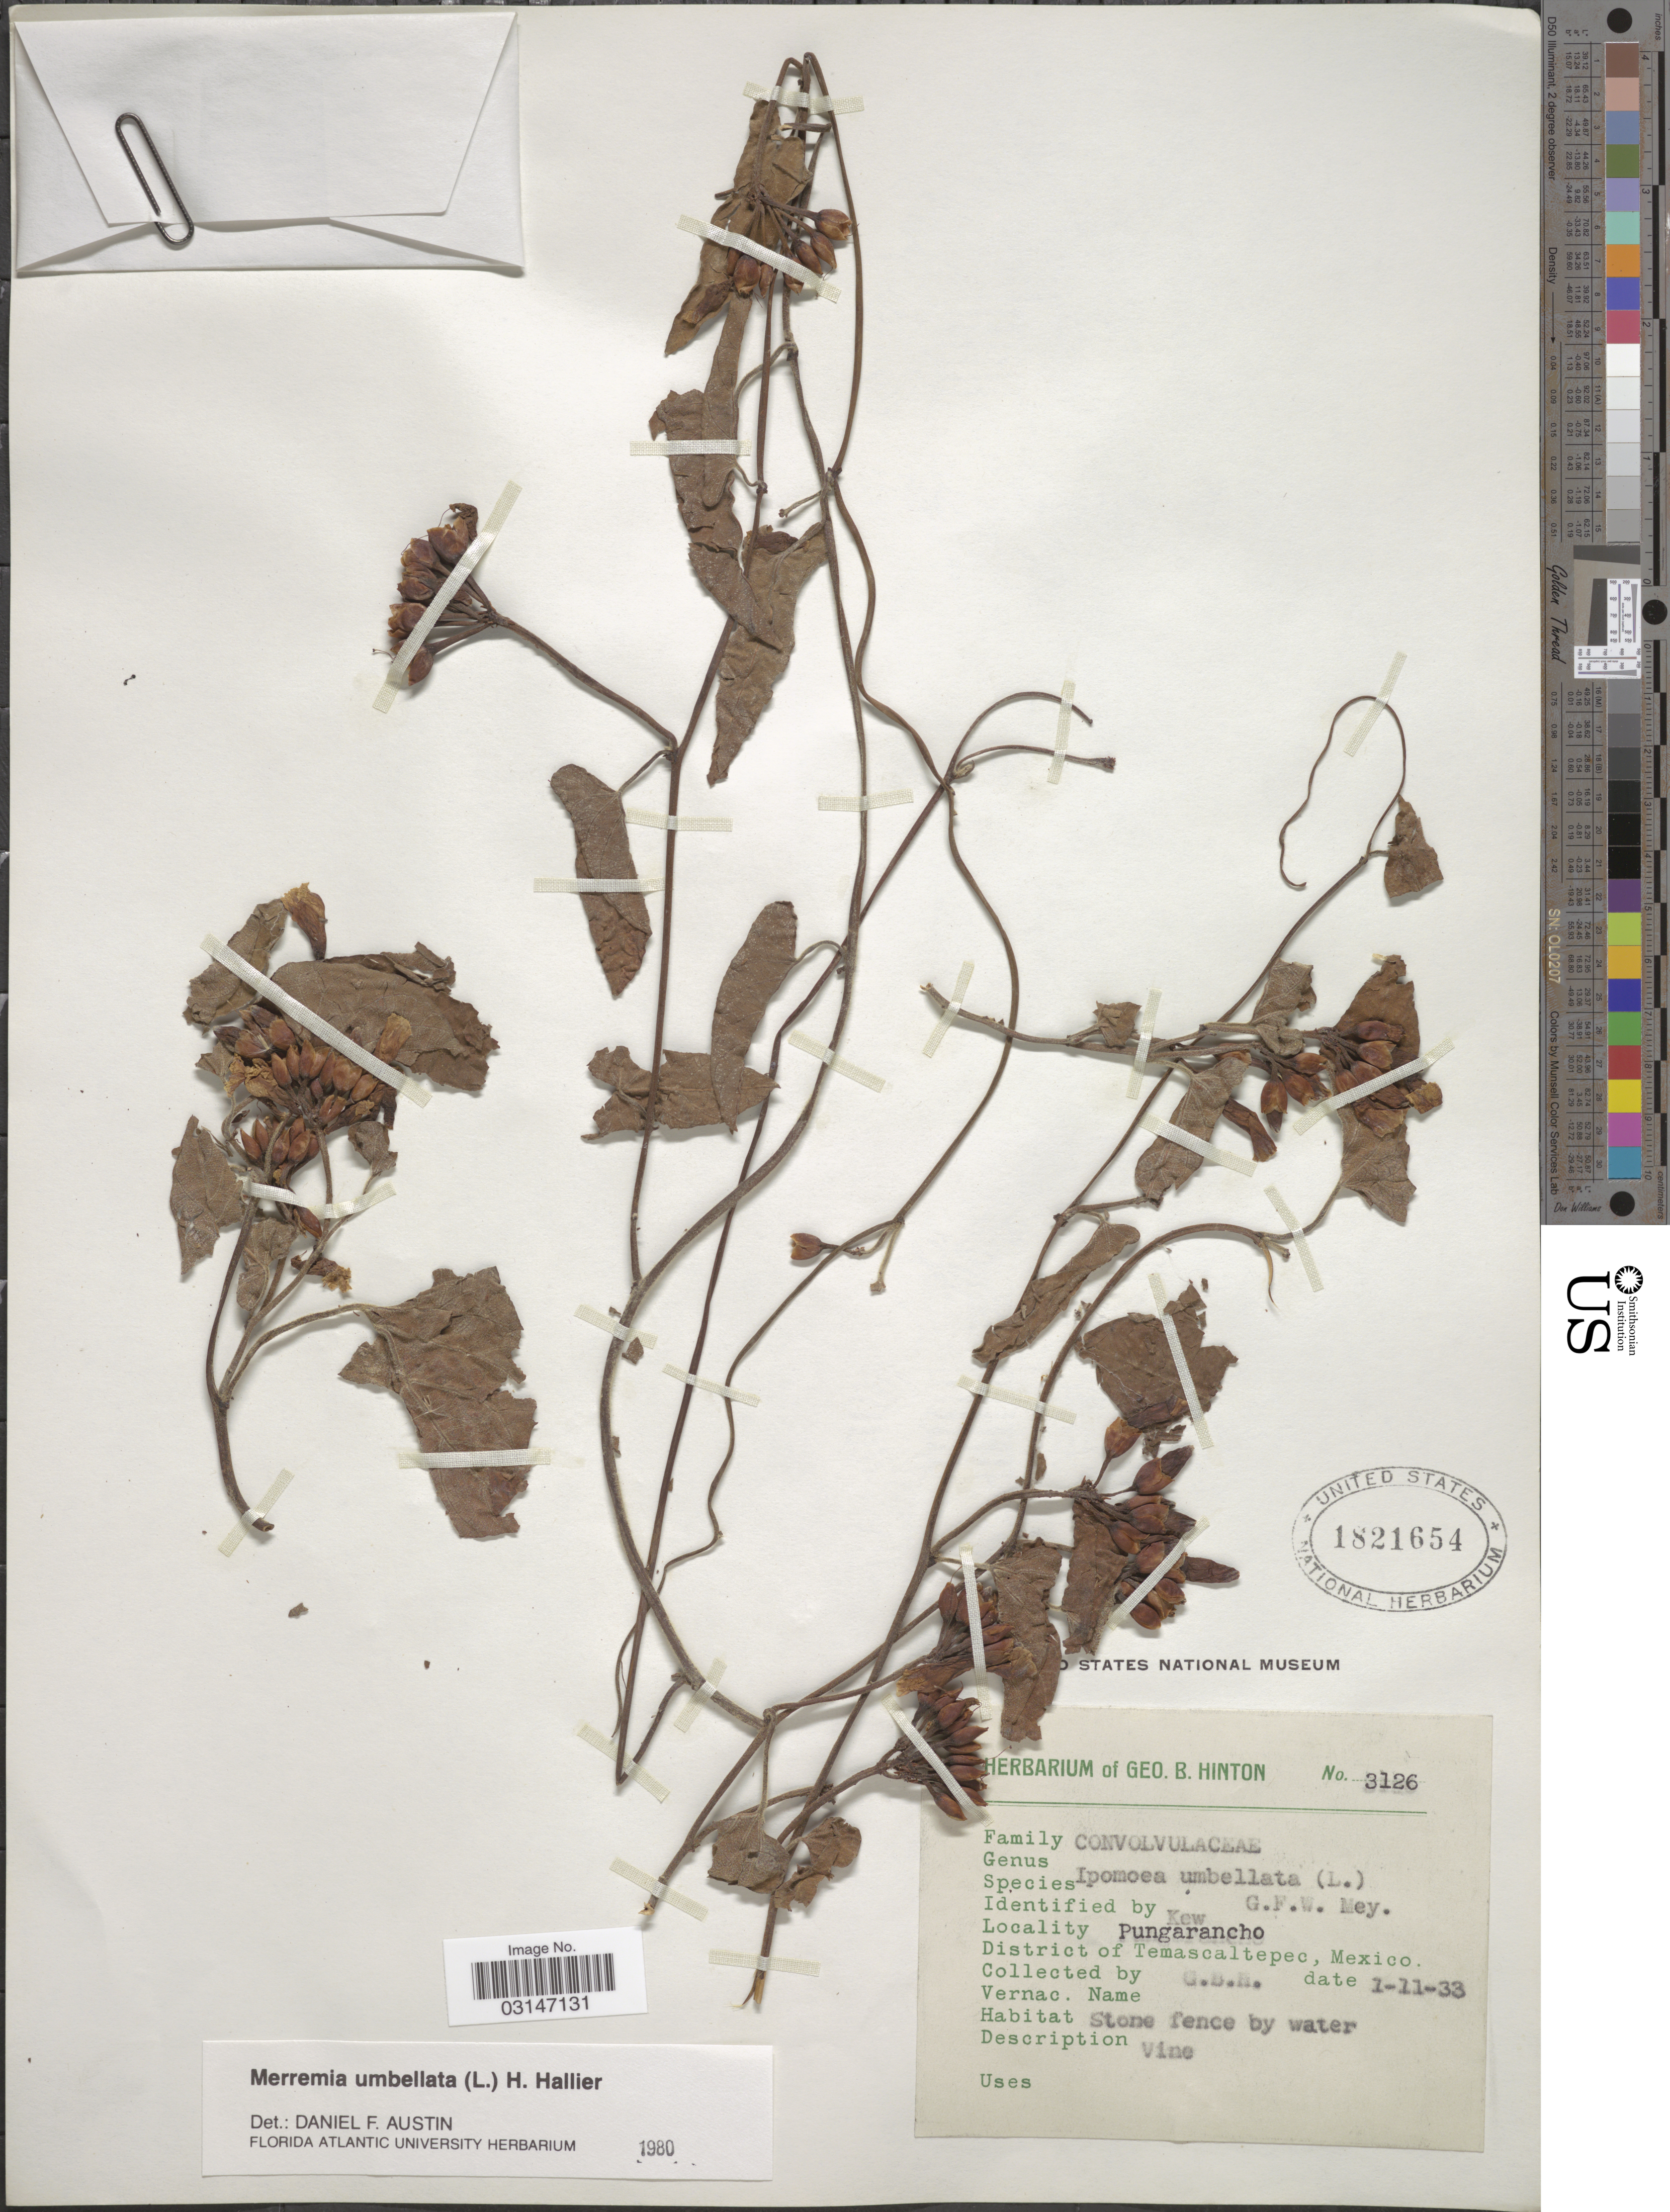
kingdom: Plantae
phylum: Tracheophyta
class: Magnoliopsida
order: Solanales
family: Convolvulaceae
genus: Camonea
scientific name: Camonea umbellata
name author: (L.) A. R. Simões & Staples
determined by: Strong, Mark T., (BOT), Smithsonian Institution - National Museum of Natural History (UNITED STATES)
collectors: G. B. Hinton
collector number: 3126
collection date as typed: Transcribed d/m/y: 1/11/33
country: Mexico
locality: Pungarancho, District of Temascaltepec.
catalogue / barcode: US 1821654